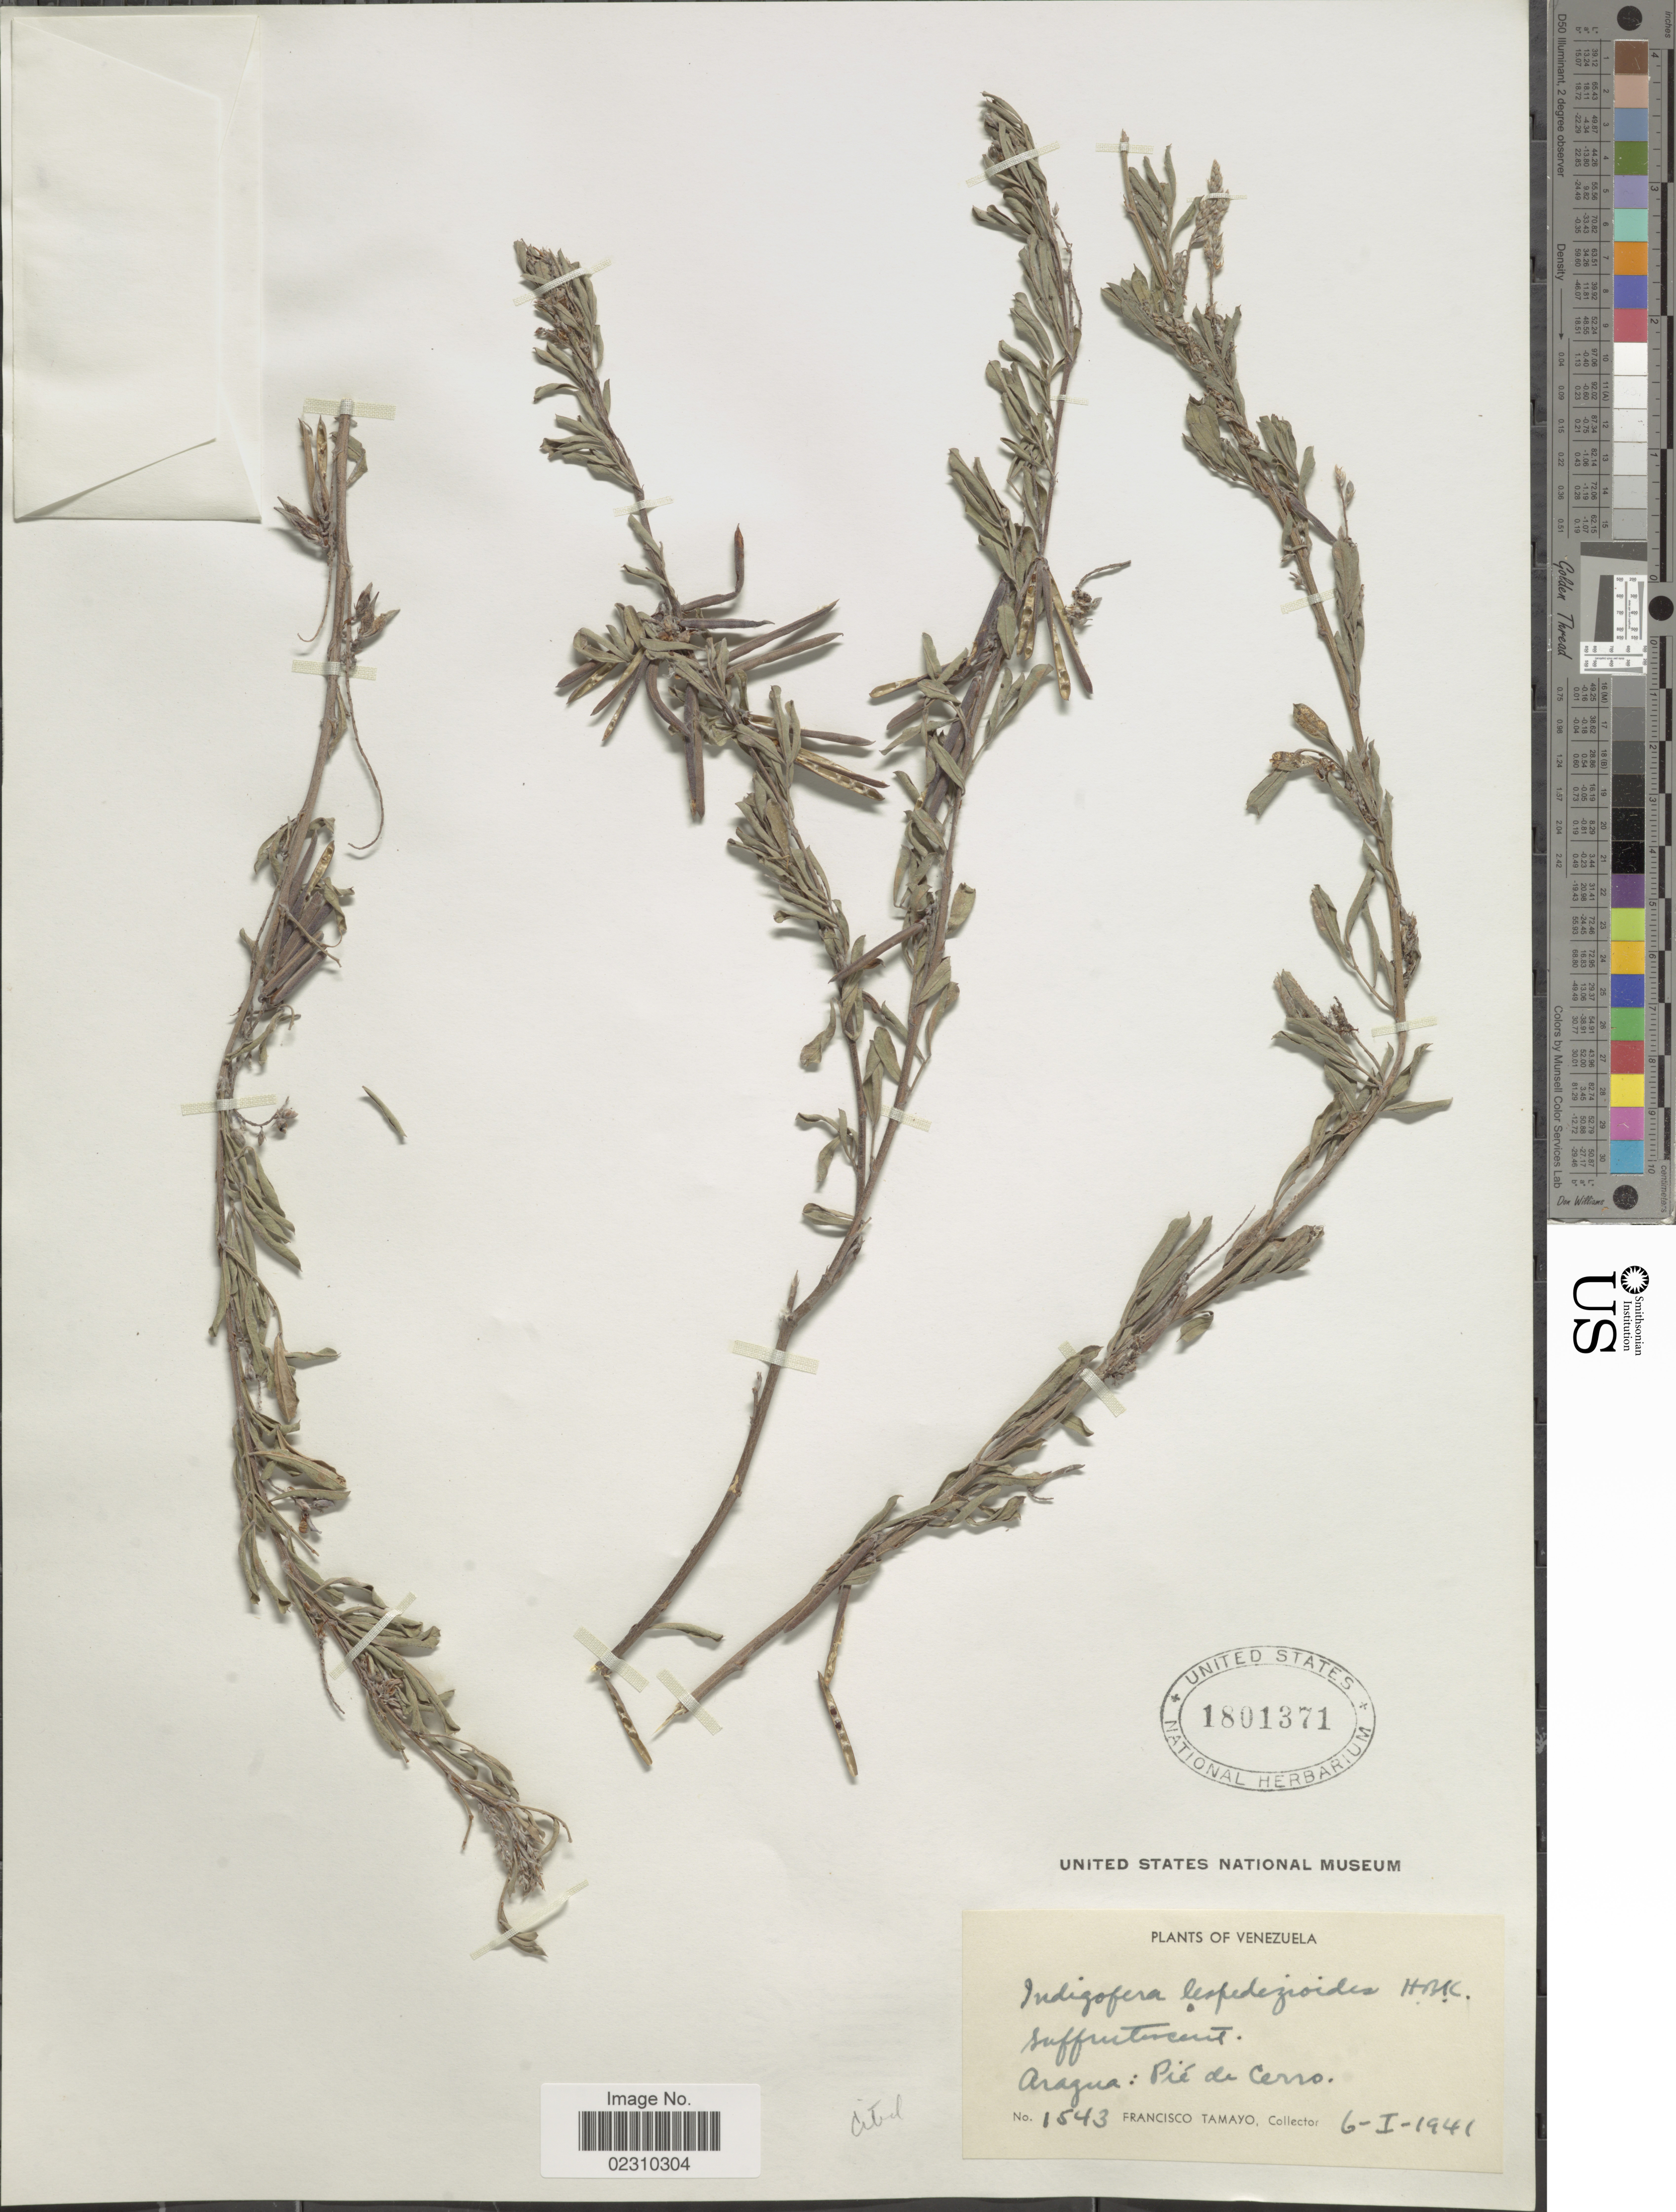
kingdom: Plantae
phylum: Tracheophyta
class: Magnoliopsida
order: Fabales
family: Fabaceae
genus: Indigofera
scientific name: Indigofera lespedezioides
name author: Kunth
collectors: F. Tamayo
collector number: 1543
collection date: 1941-01-06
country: Venezuela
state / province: Aragua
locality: Aragua: Pie de Cerro.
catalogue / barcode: US 1801371